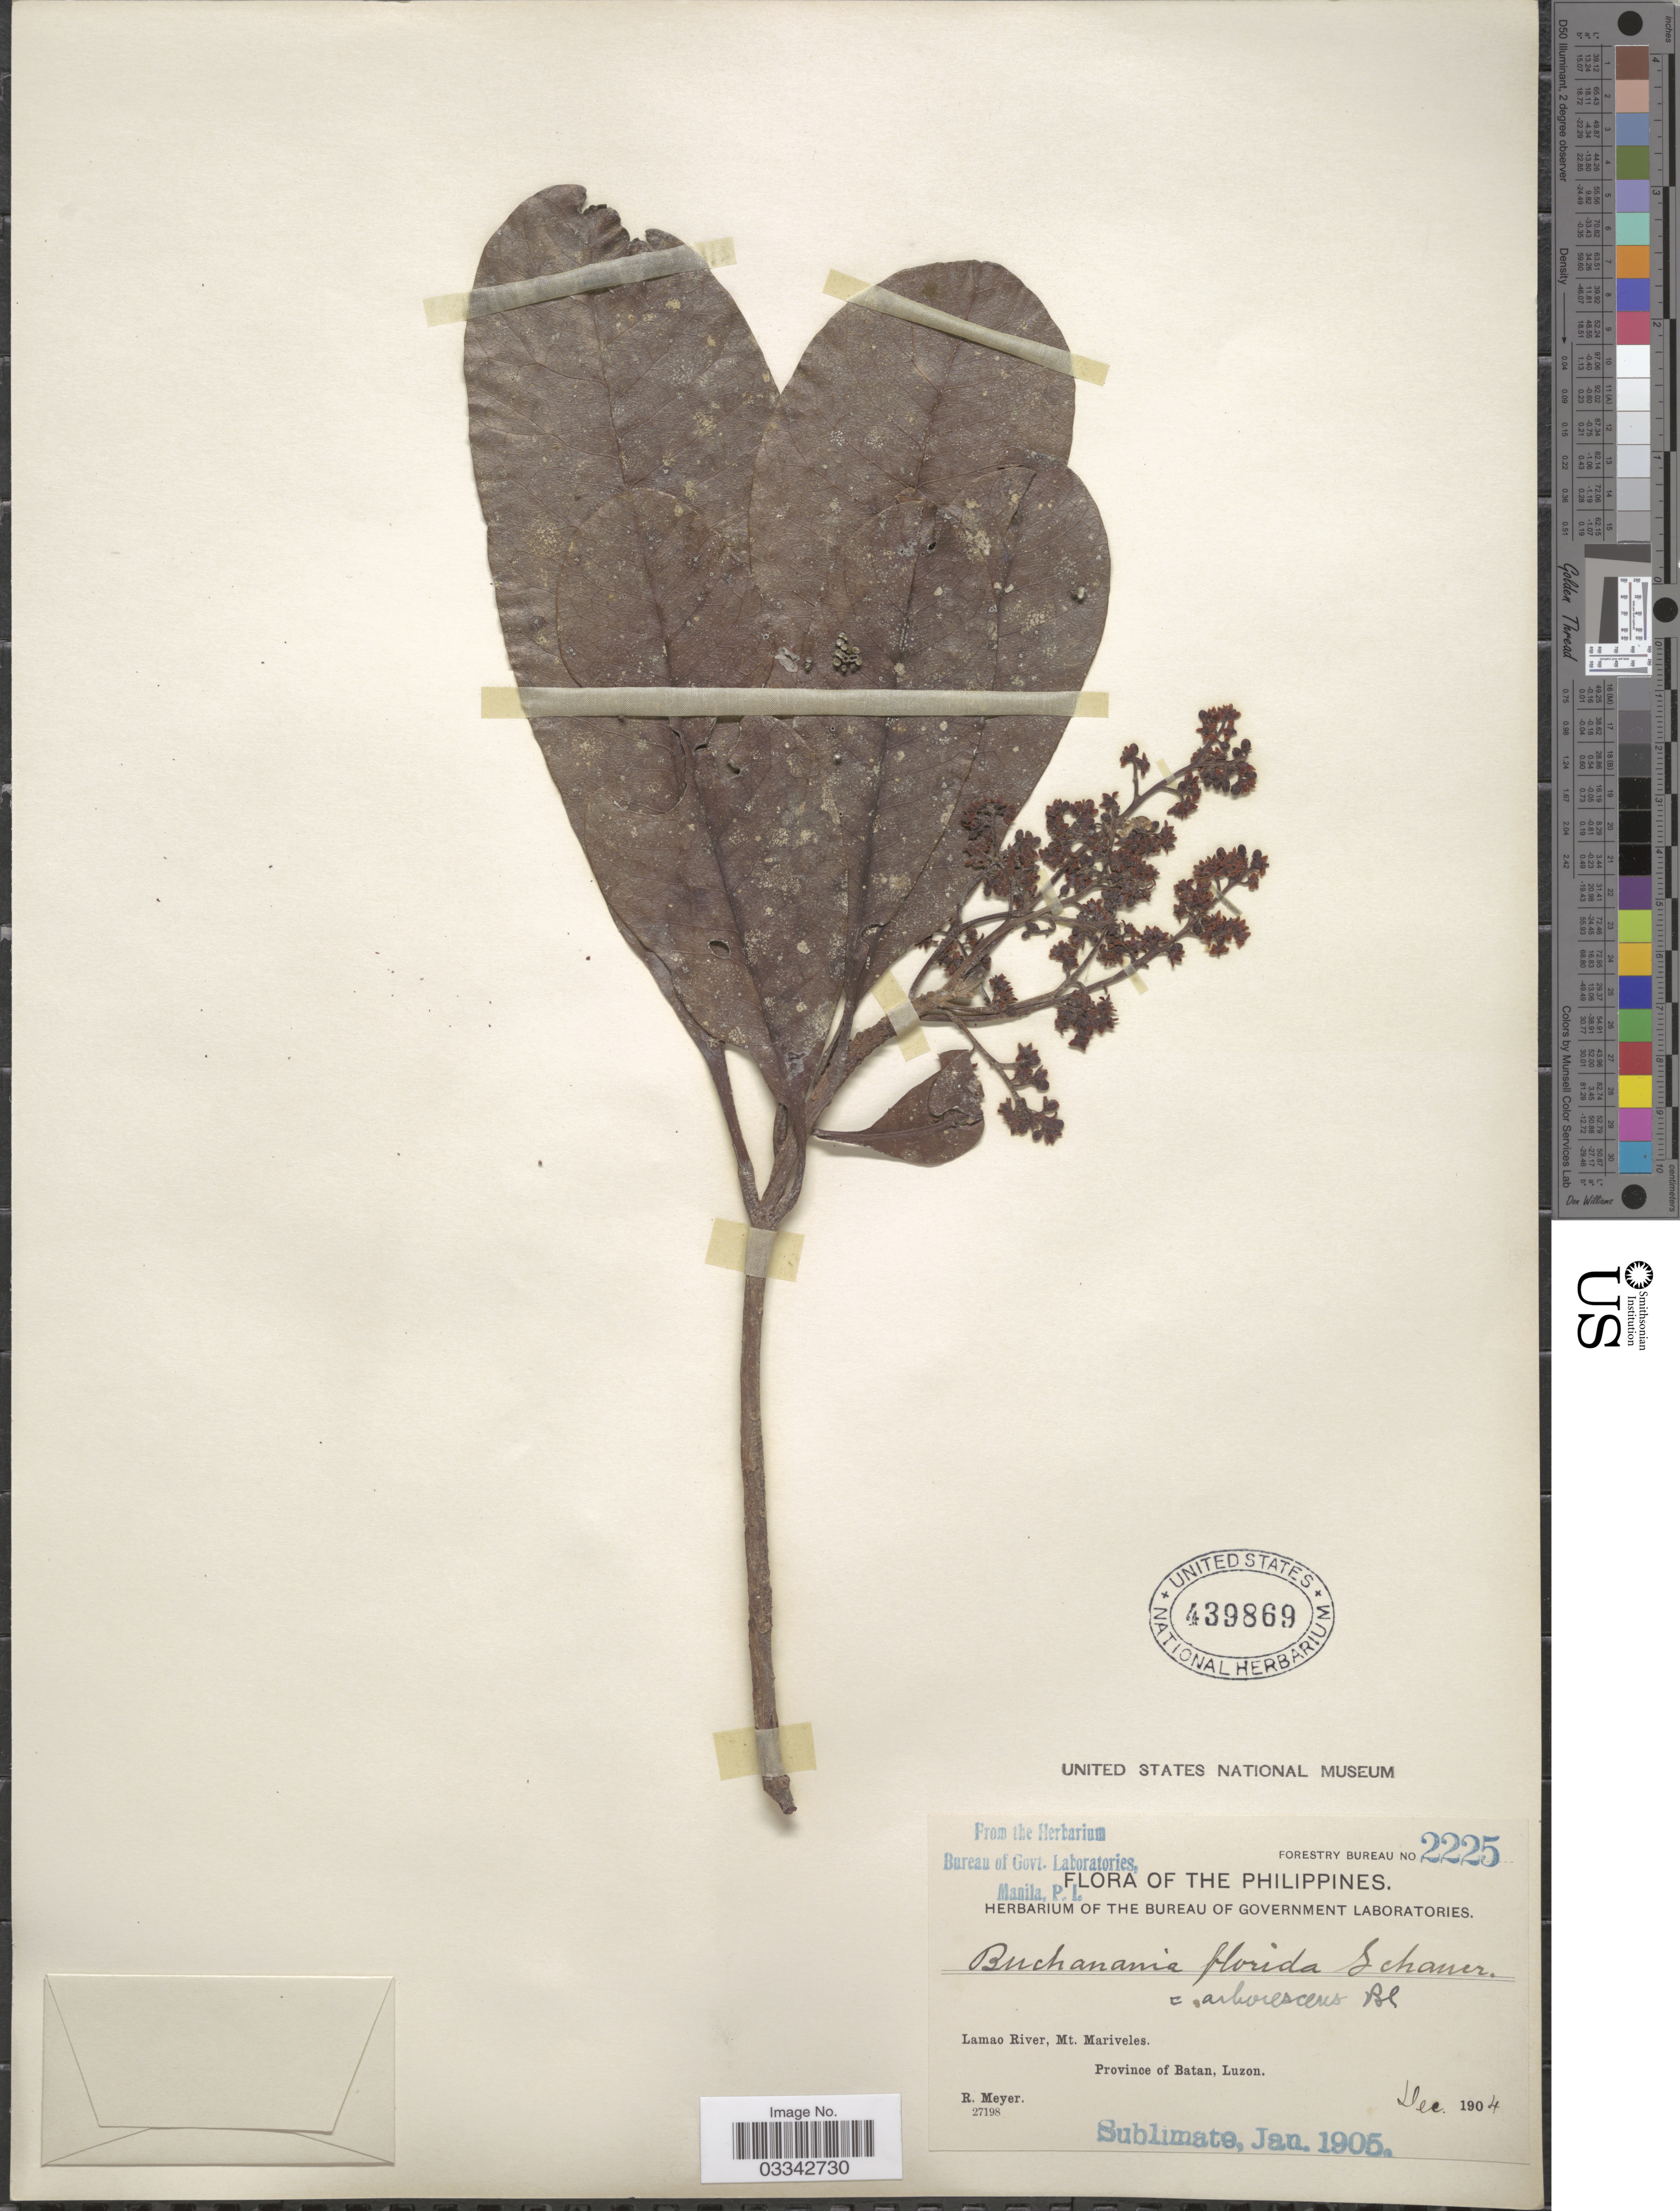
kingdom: Plantae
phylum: Tracheophyta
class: Magnoliopsida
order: Sapindales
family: Anacardiaceae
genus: Buchanania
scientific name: Buchanania arborescens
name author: (Blume) Blume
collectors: R. Meyer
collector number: Forestry Bureau 2225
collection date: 1904-12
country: Philippines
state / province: Cagayan Valley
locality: Lamao River, Mt. Mariveles, Province of Batan, Luzon.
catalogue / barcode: US 439869